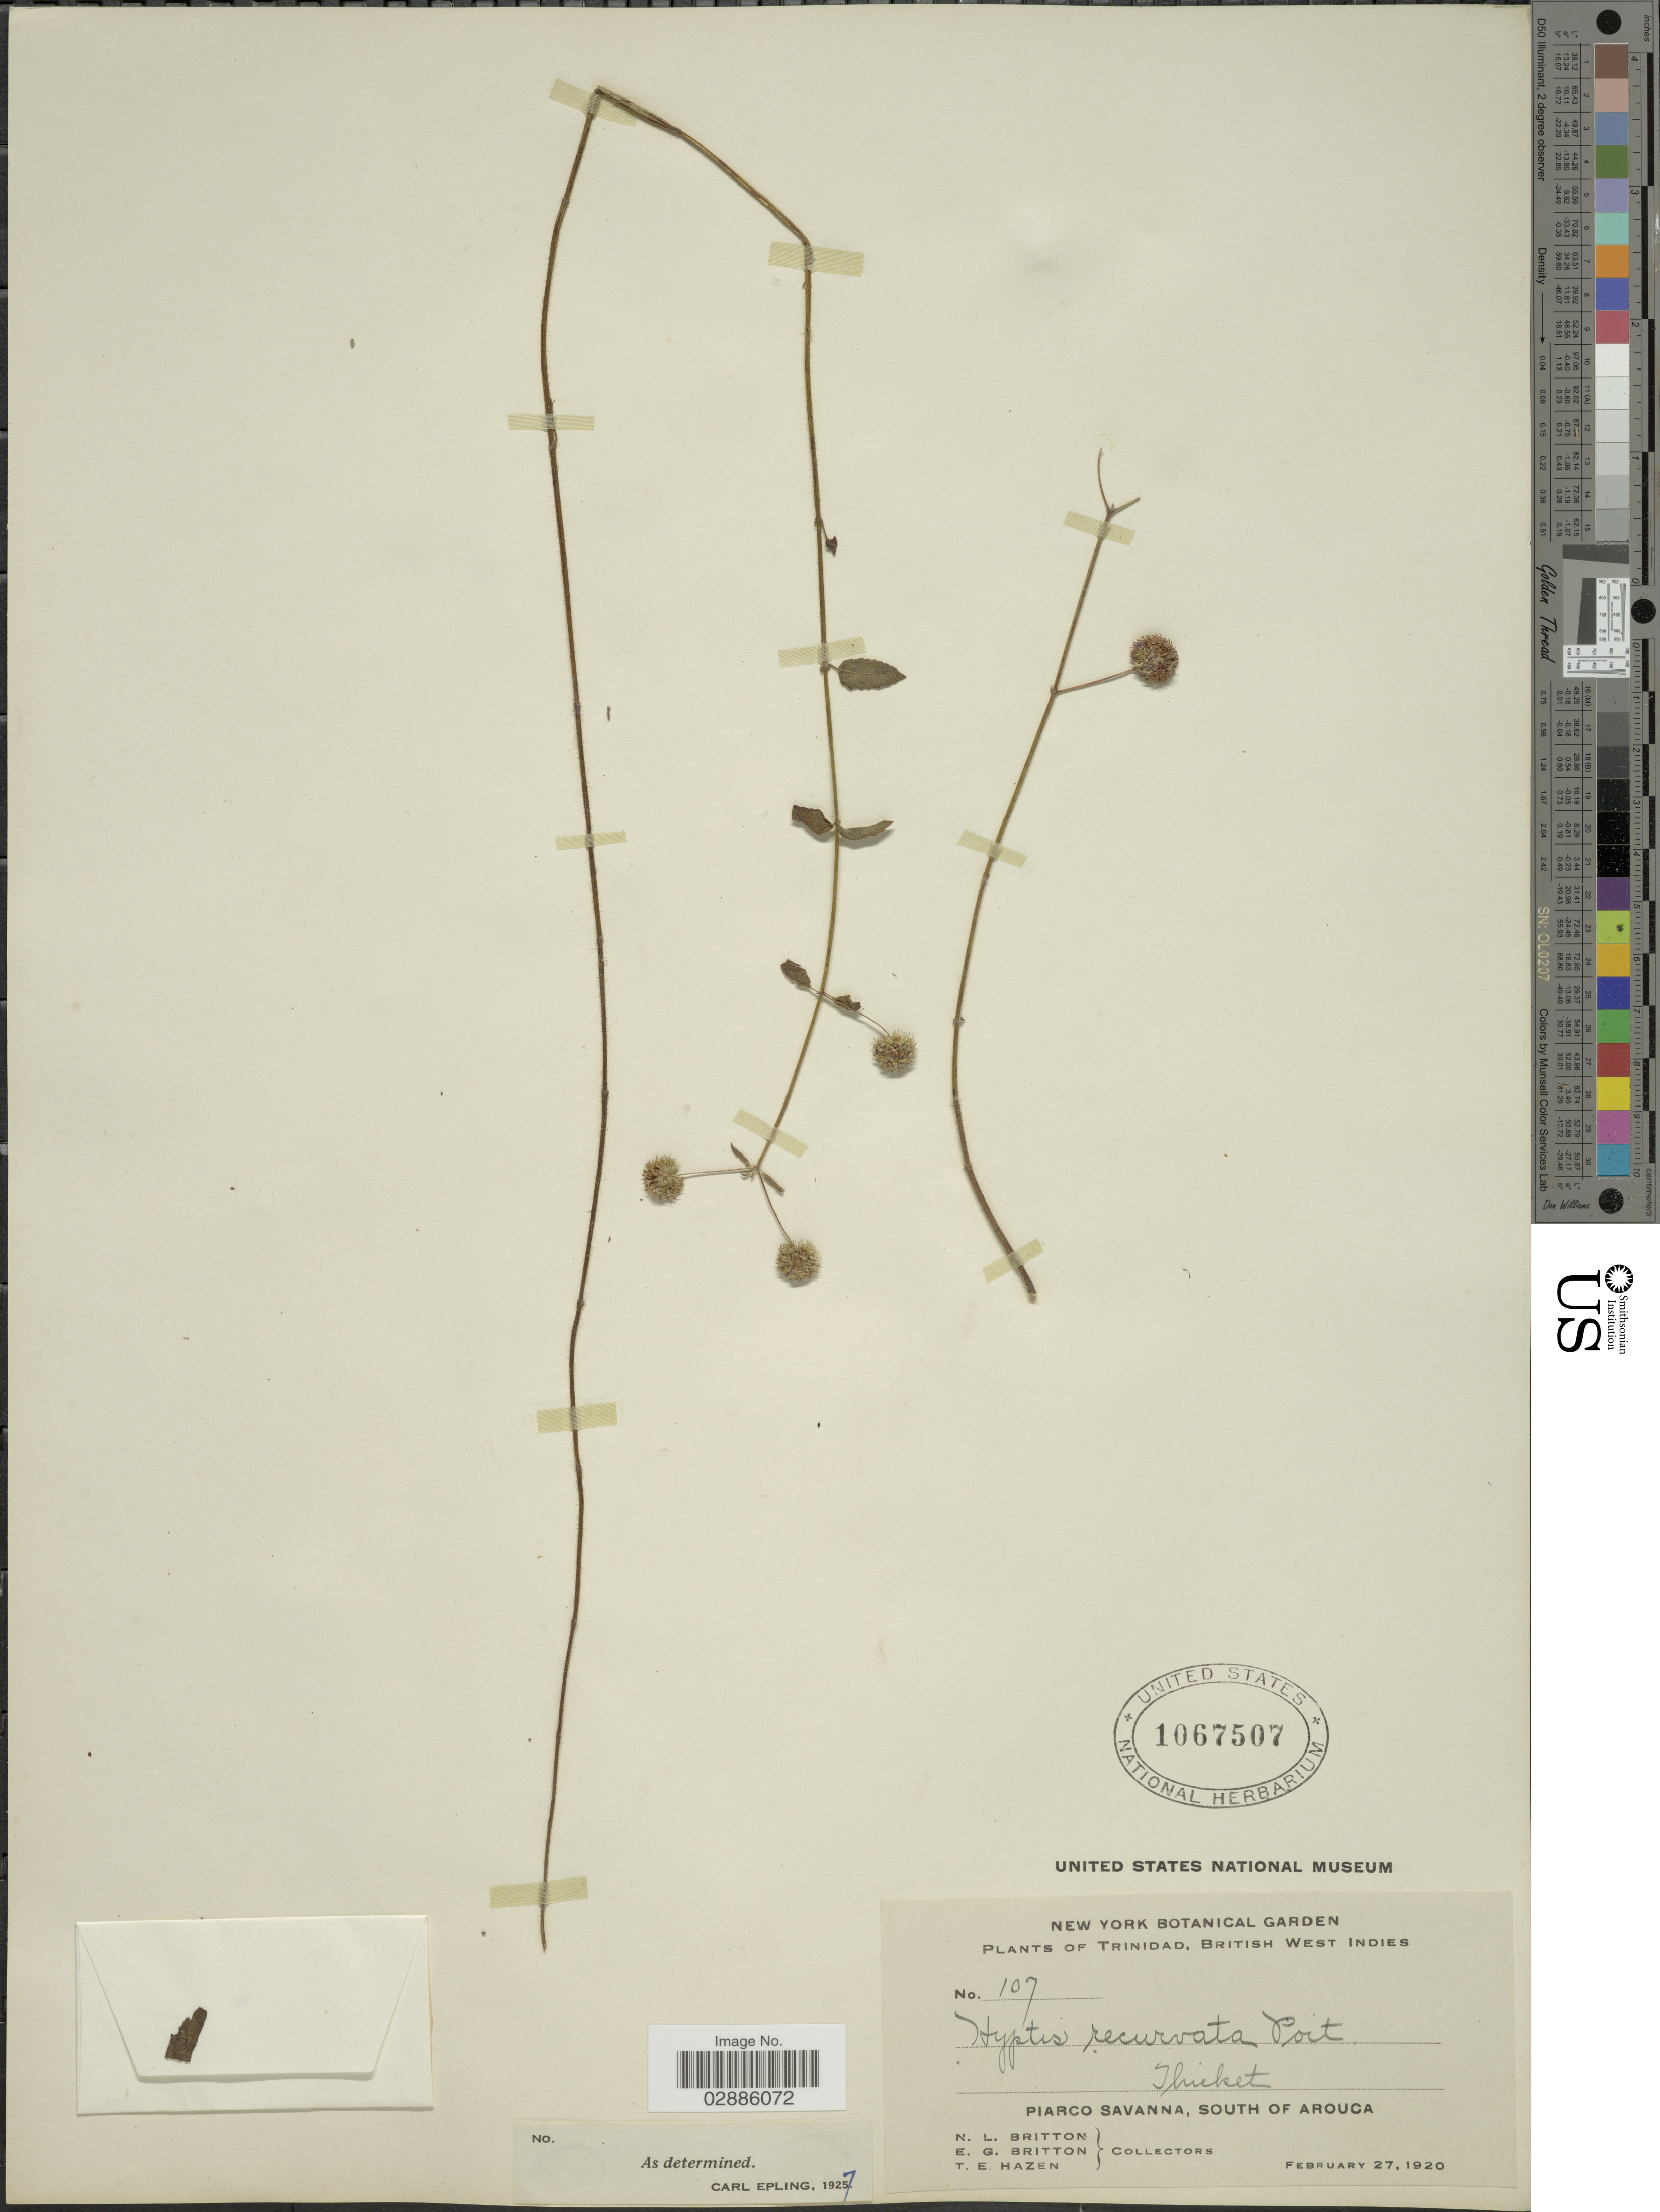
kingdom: Plantae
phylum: Tracheophyta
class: Magnoliopsida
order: Lamiales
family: Lamiaceae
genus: Hyptis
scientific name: Hyptis recurvata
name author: Poit.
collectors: N. Britton, E. G. Britton & T. E. Hazen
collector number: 107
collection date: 1920-02-27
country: Trinidad and Tobago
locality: British West Indies, Piarco Savanna, South of Arouca.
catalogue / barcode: US 1607507